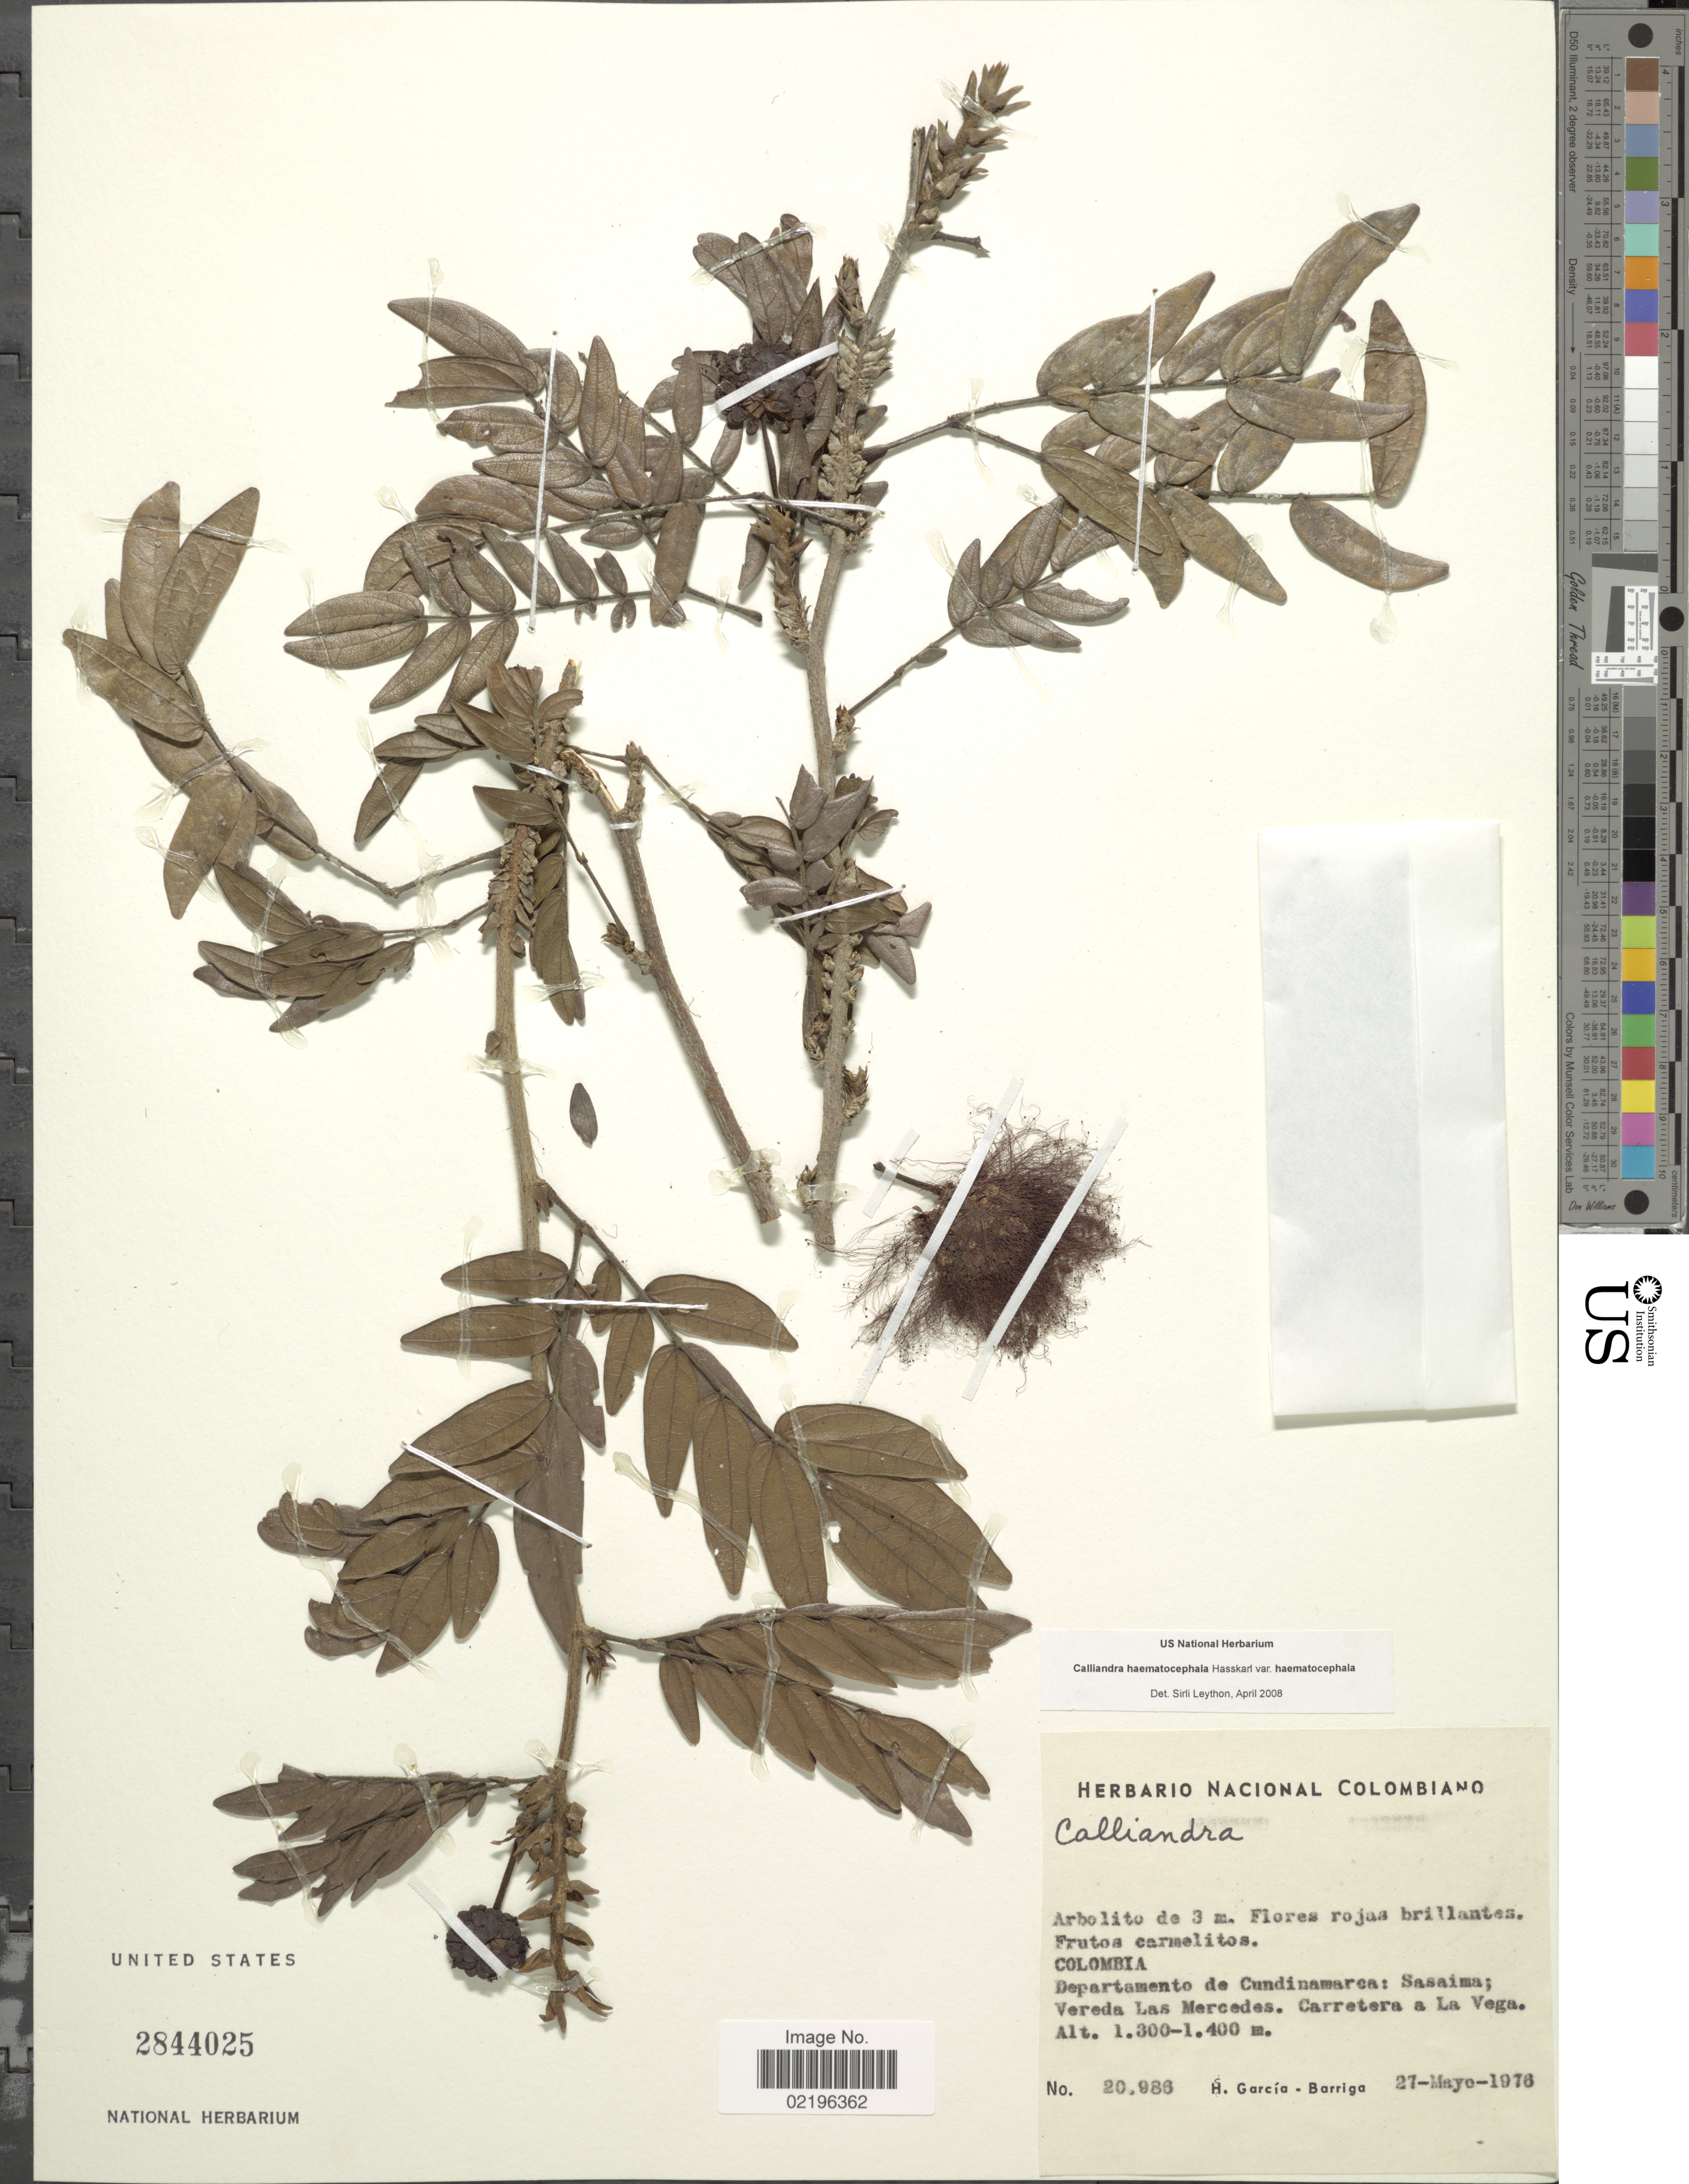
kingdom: Plantae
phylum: Tracheophyta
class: Magnoliopsida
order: Fabales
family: Fabaceae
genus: Calliandra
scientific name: Calliandra haematocephala var. haematocephala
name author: Hassk.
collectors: H. García Barriga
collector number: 20986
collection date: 1976-05-27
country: Colombia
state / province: Cundinamarca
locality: Departamento de Cundinamarca: Sasaima; Vereda Las Mercedes. Carretera a La Vega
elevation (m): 1300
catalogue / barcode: US 2844025